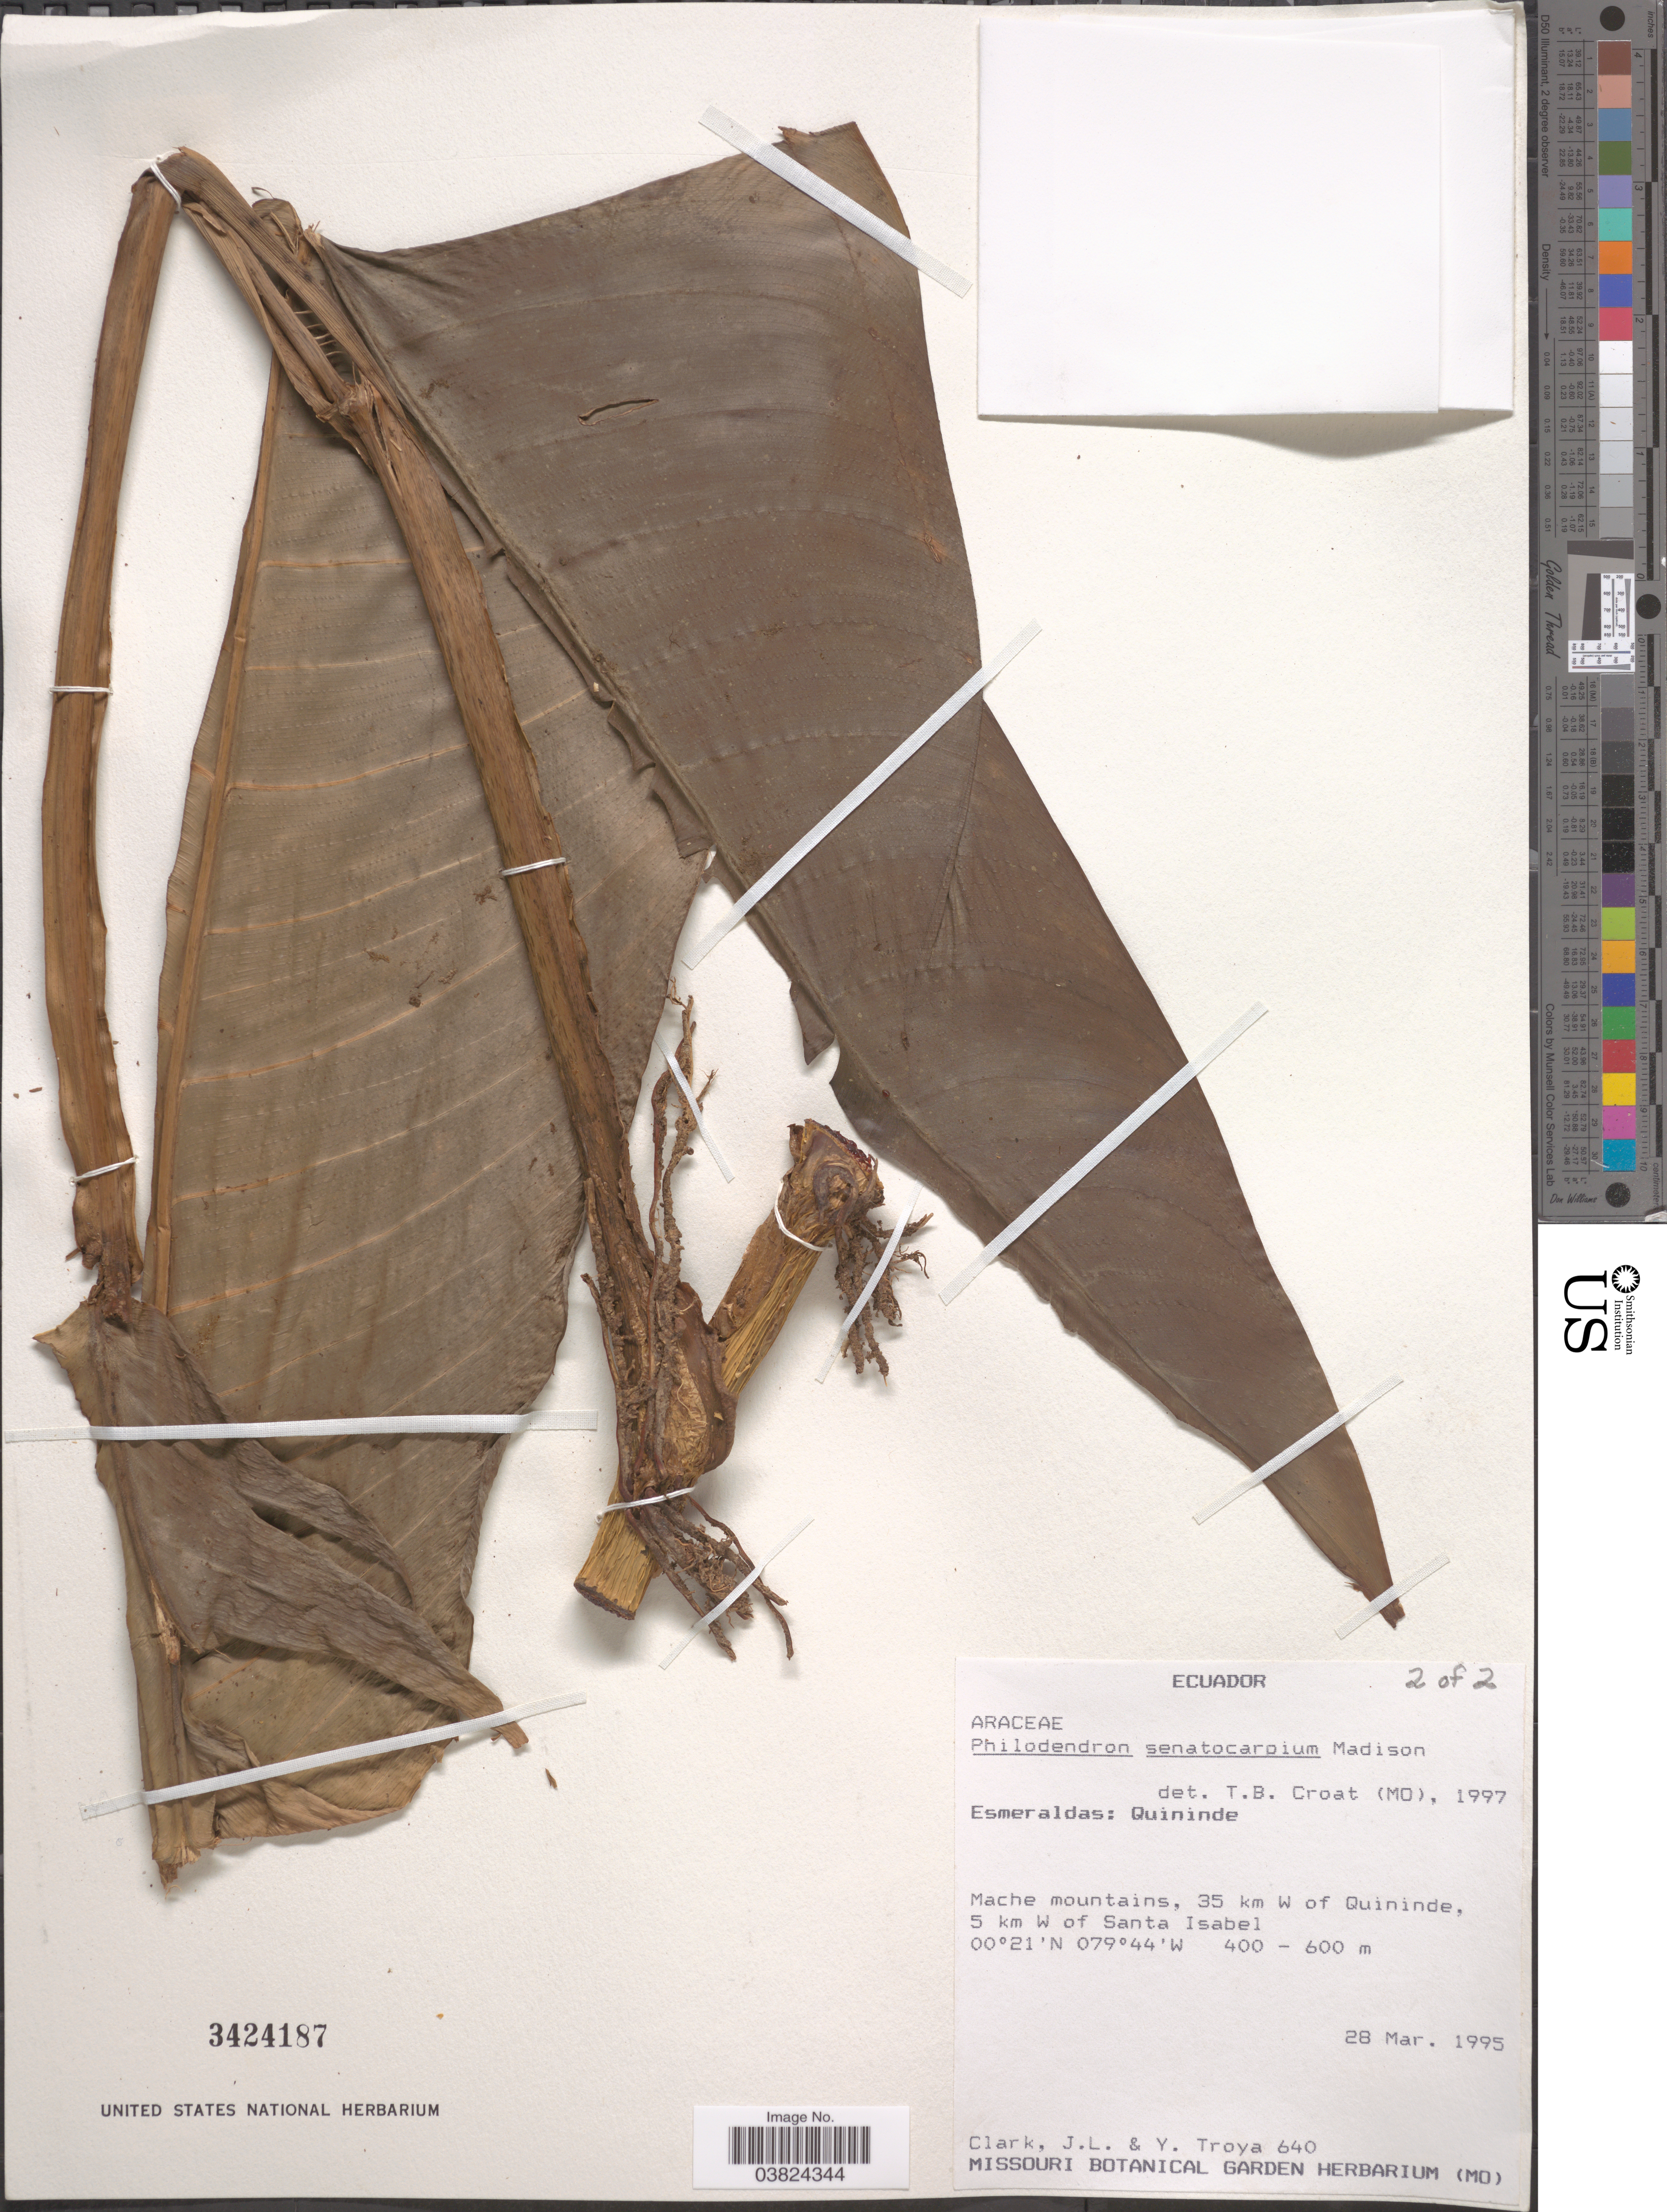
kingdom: Plantae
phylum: Tracheophyta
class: Liliopsida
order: Alismatales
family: Araceae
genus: Philodendron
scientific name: Philodendron senatocarpium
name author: Madison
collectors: J. L. Clark & Y. Troya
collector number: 640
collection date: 1995-03-28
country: Ecuador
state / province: Esmeraldas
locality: Quininde. Mache mountains, 35 km W of Quininde. 5 km W of Santa Isabel.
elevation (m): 400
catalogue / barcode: US 3424187